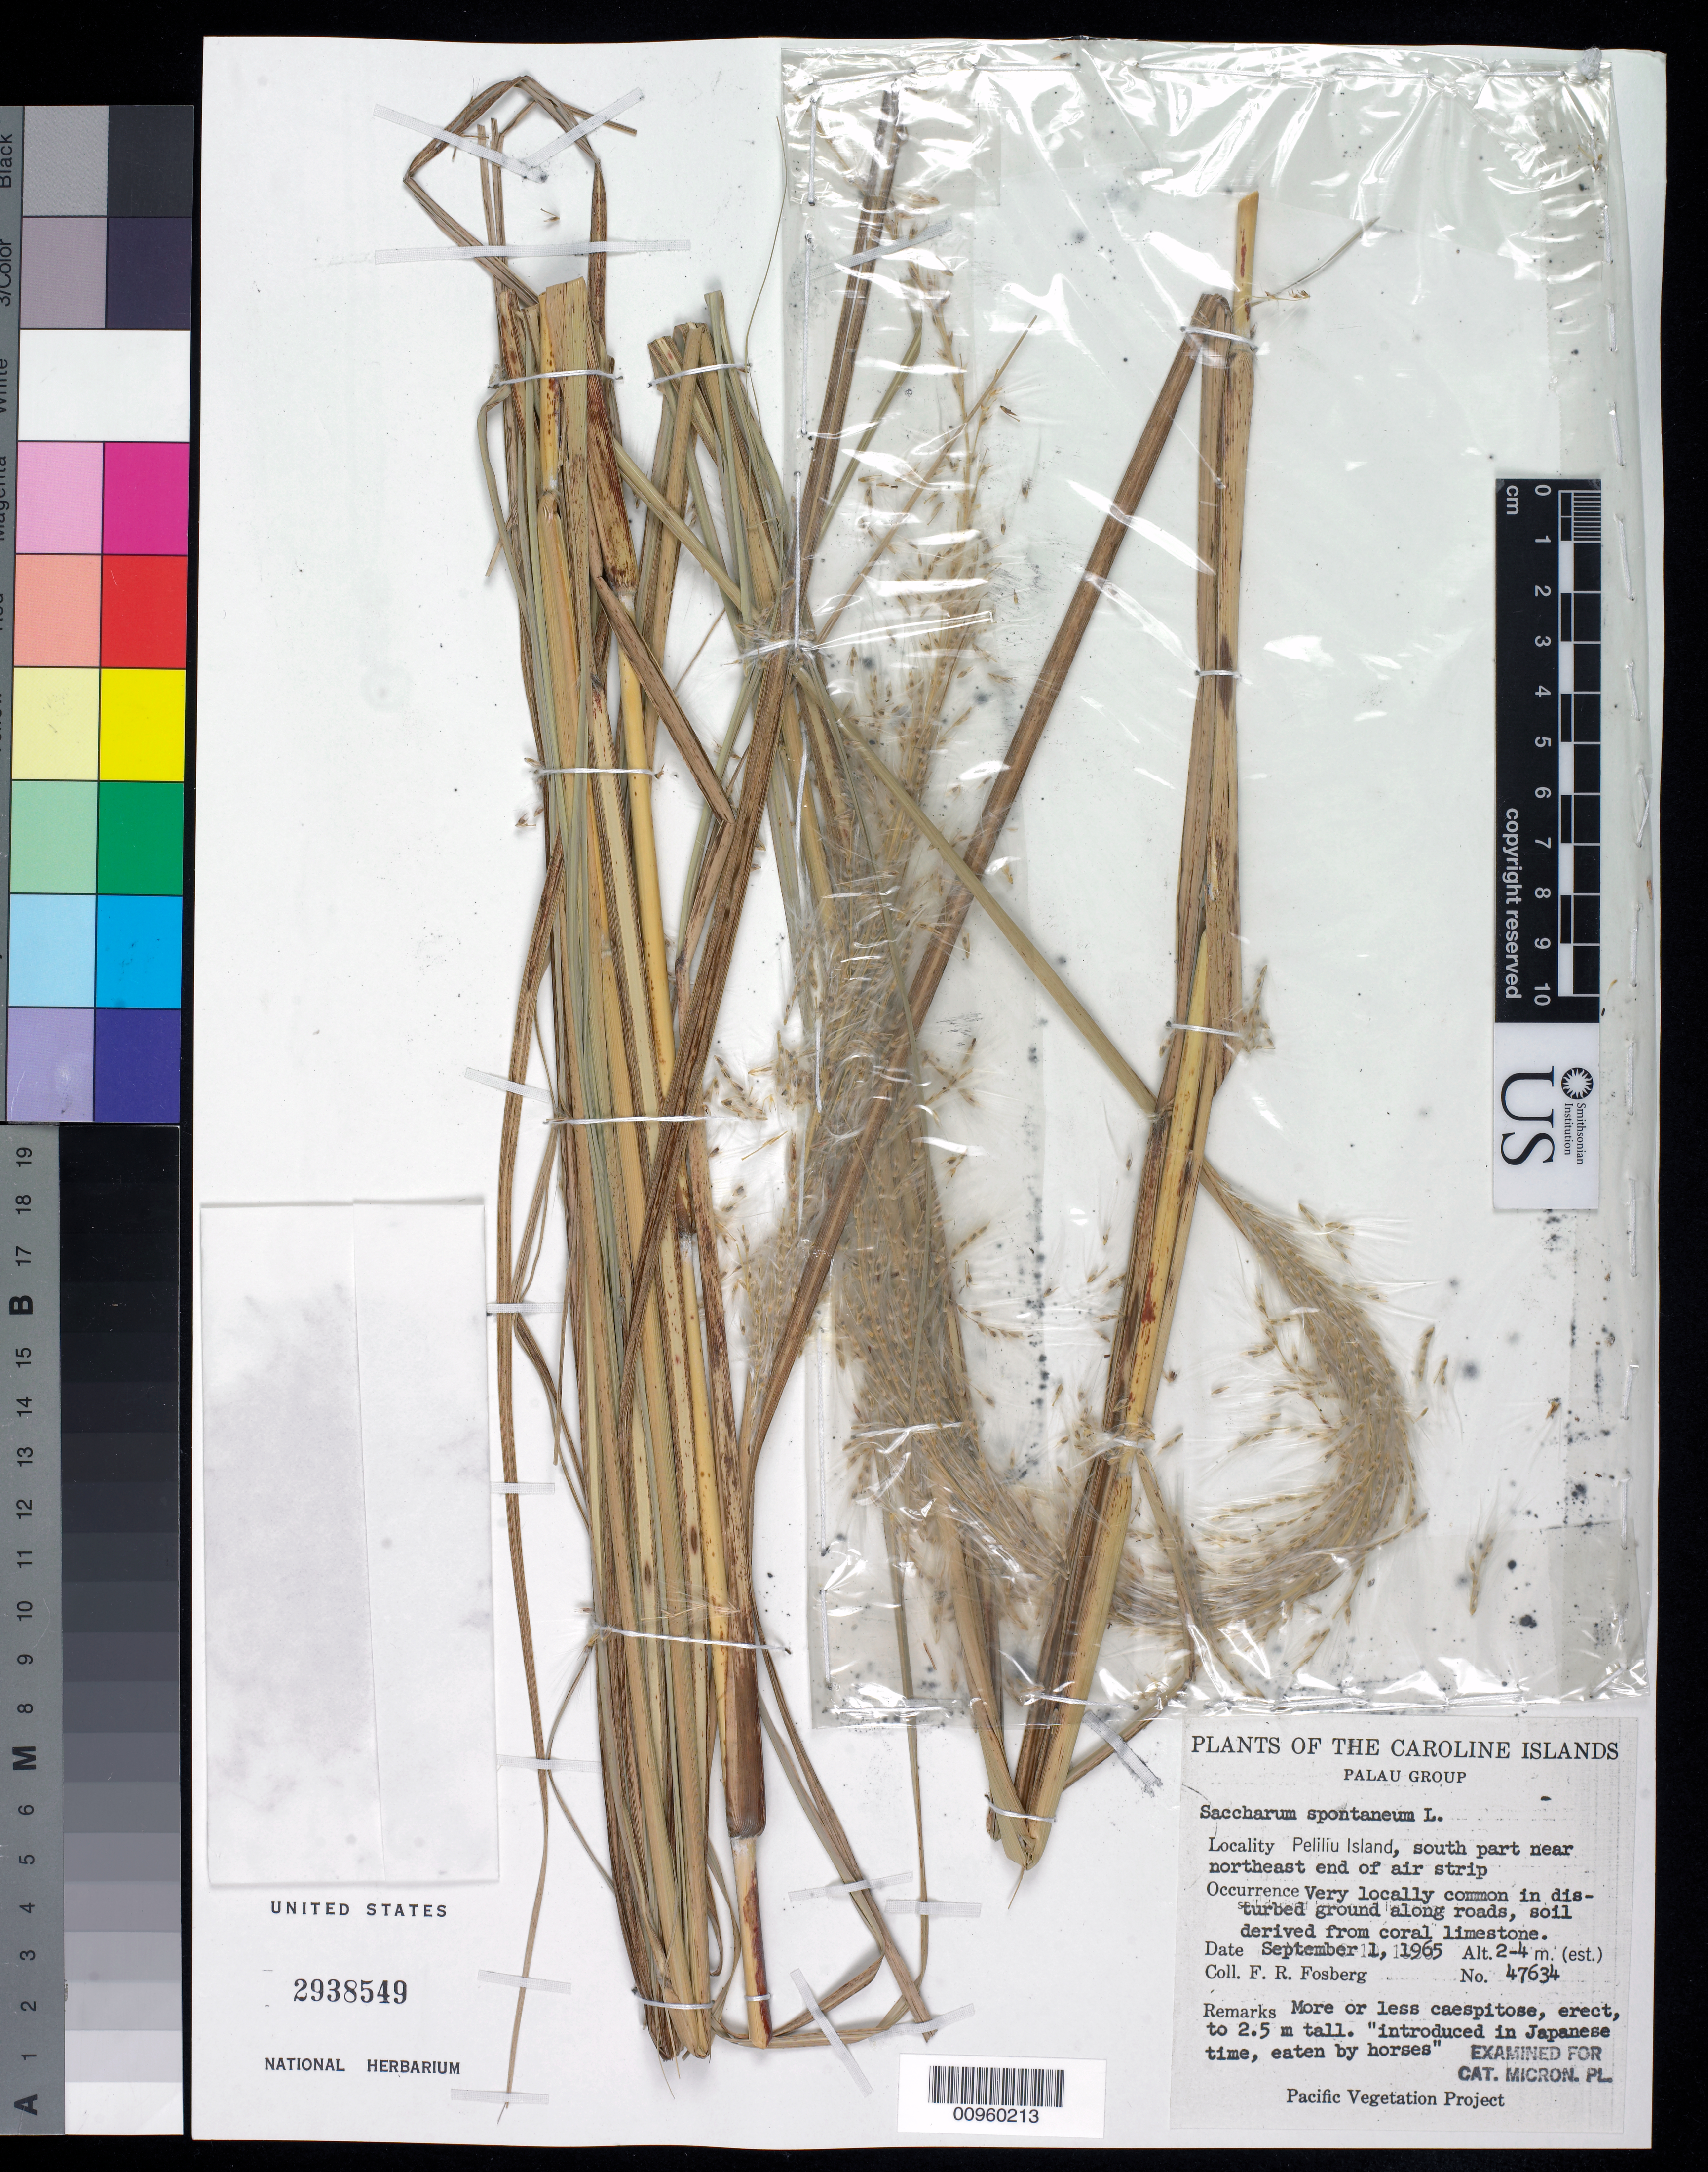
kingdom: Plantae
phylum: Tracheophyta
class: Liliopsida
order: Poales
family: Poaceae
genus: Saccharum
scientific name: Saccharum spontaneum var. insulare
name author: (Brongn.) Fosberg & Sachet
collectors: F. R. Fosberg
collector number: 47634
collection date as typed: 01 Sep 1965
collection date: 1965-09-01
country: Palau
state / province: Peleliu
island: Beliliou [Peleliu]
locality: South part near northeast end of air strip. Very locally common in disturbed ground along roads, soil derived from coral limestone.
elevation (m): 2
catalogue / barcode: US 2938549